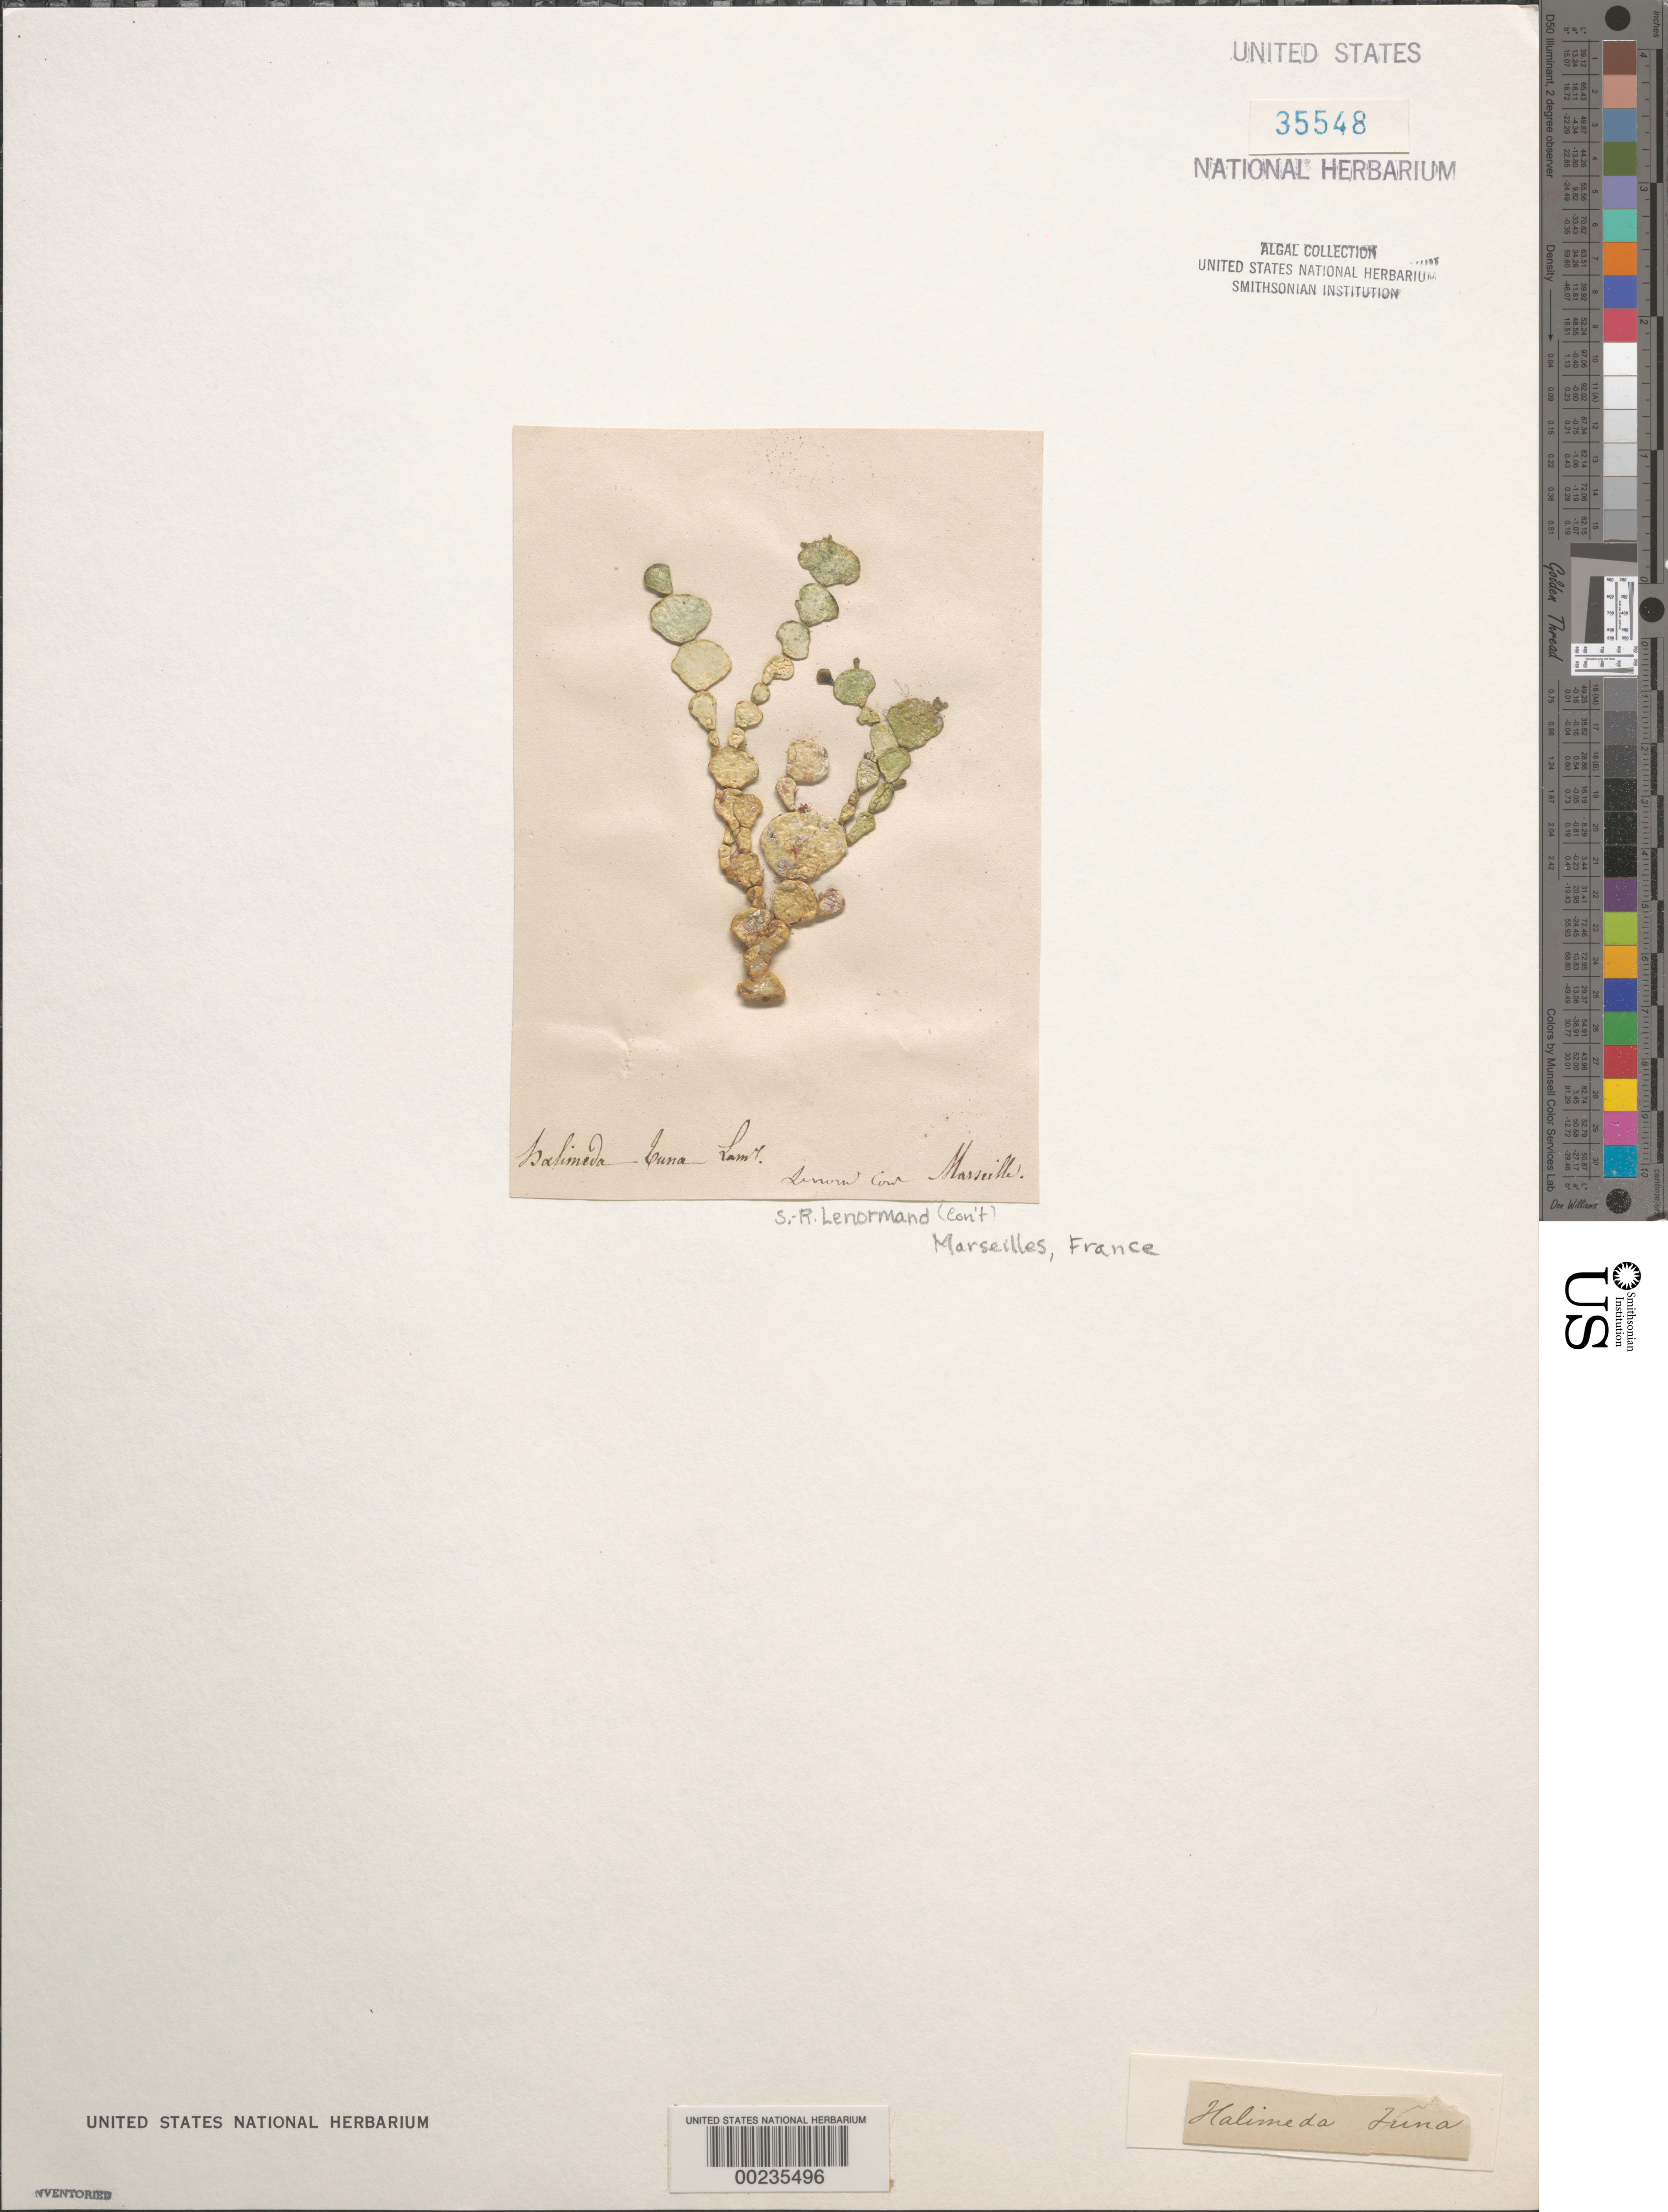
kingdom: Plantae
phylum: Chlorophyta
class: Ulvophyceae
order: Bryopsidales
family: Halimedaceae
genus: Halimeda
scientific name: Halimeda tuna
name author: (J. Ellis & Sol.) J.V.Lamouroux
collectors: S. Lenormand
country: France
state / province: Provence-Alpes-Côte d'Azur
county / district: Bouches-Du-Rhône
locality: Marseille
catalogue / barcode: US 35548